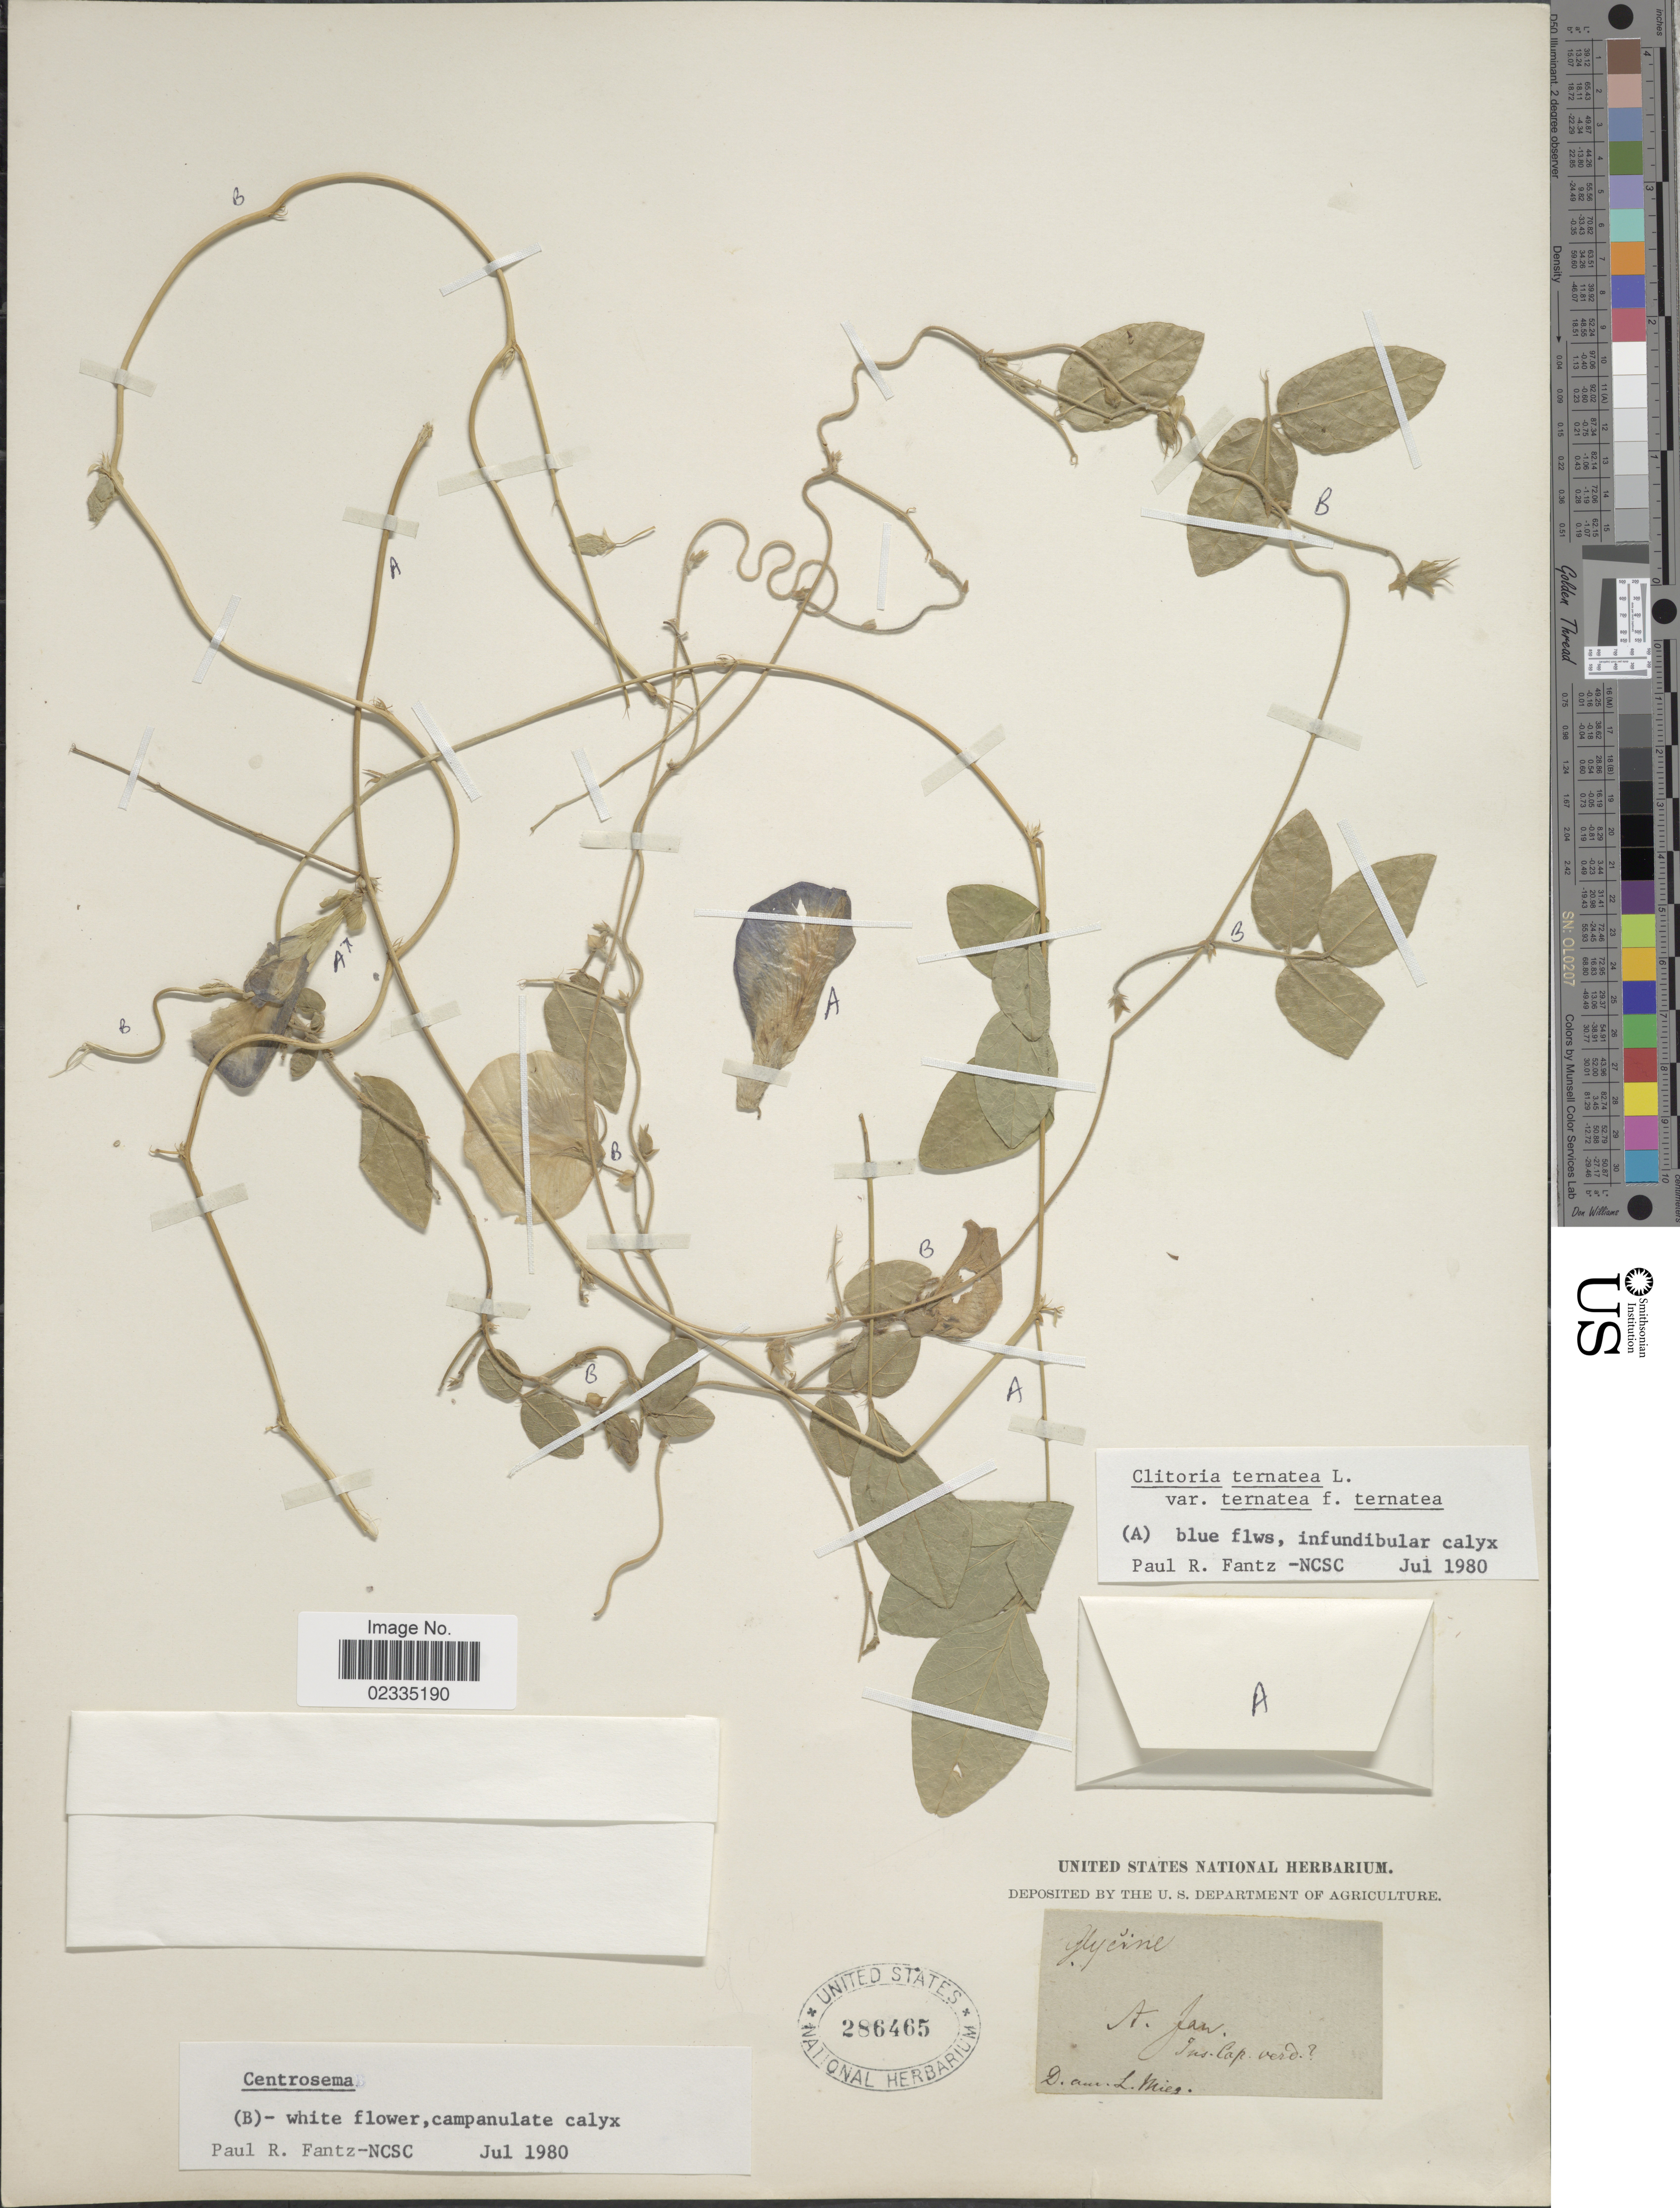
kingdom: Plantae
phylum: Tracheophyta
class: Magnoliopsida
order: Fabales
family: Fabaceae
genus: Clitoria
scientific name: Clitoria ternatea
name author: L.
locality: St. Jan, Ins Cap Verd [interpreted]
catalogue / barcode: US 286465